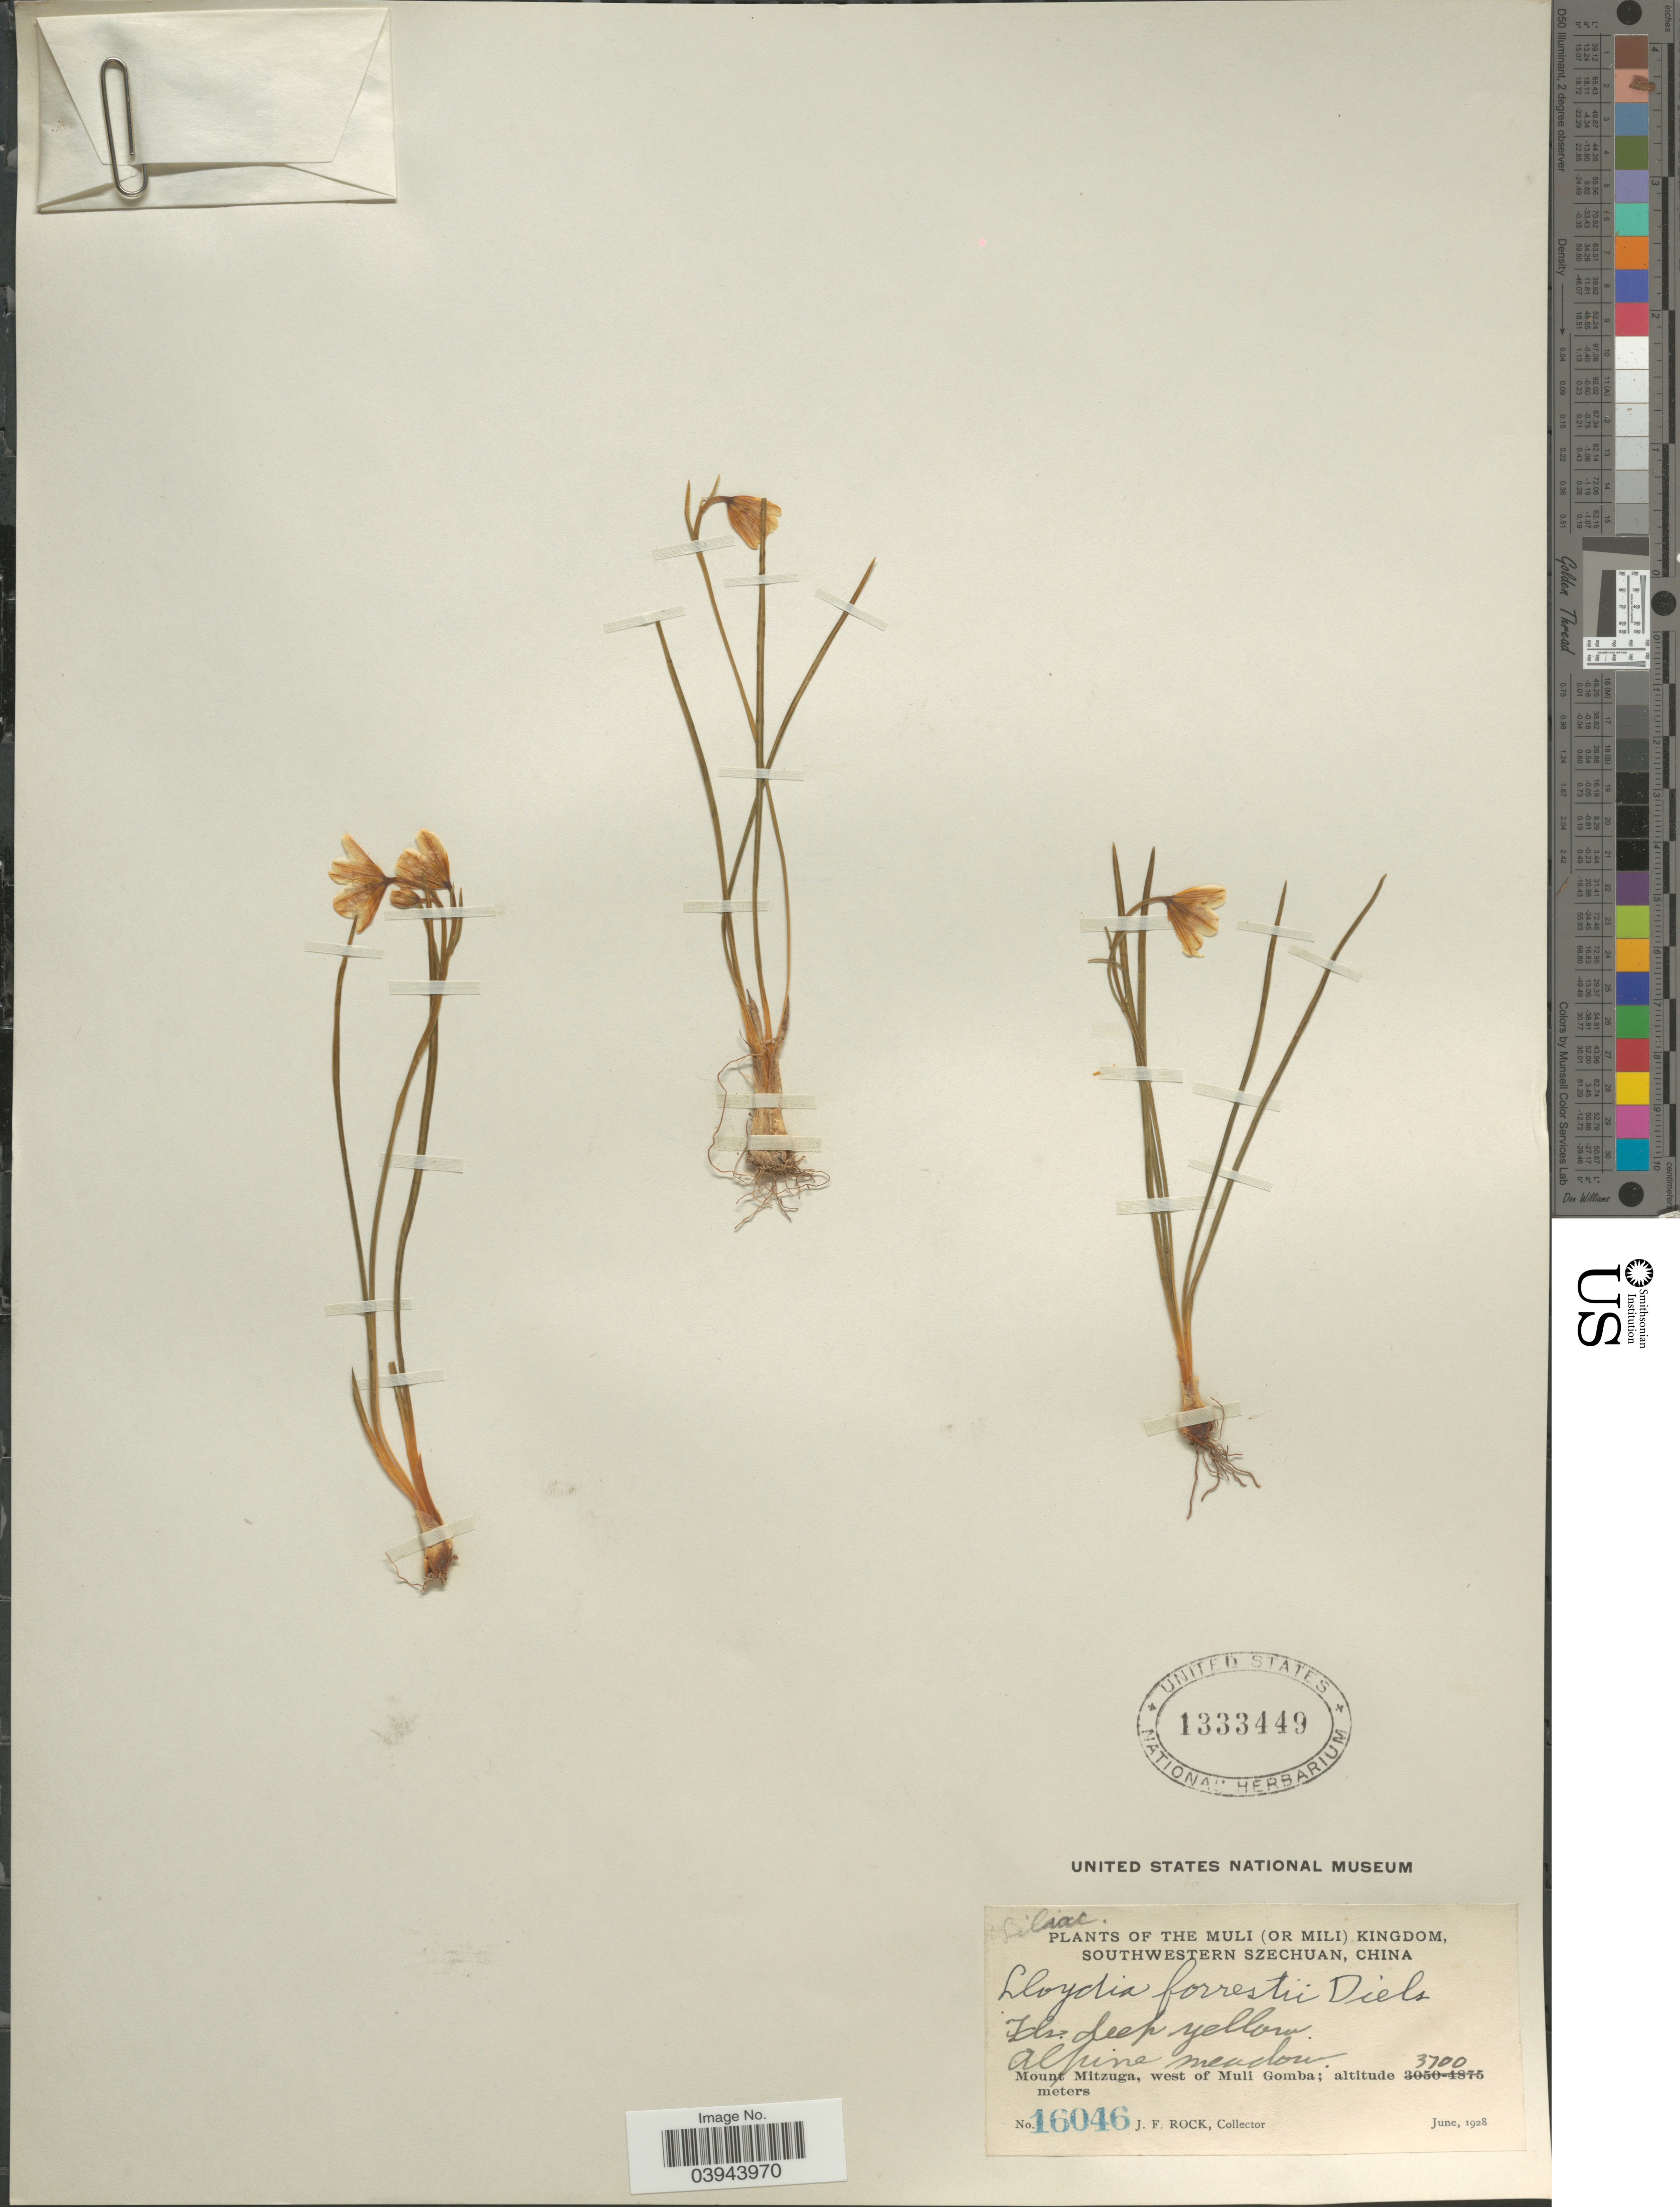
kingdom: Plantae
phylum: Tracheophyta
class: Liliopsida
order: Liliales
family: Liliaceae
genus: Lloydia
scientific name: Lloydia forrestii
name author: Diels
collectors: J. Rock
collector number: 16046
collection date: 1928-06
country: China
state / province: Sichuan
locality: The Muli (or Mili) Kingdom, Southwestern Szechuan. Mount Mitzuga, west of Muli Gomba.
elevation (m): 3700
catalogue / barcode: US 1333449